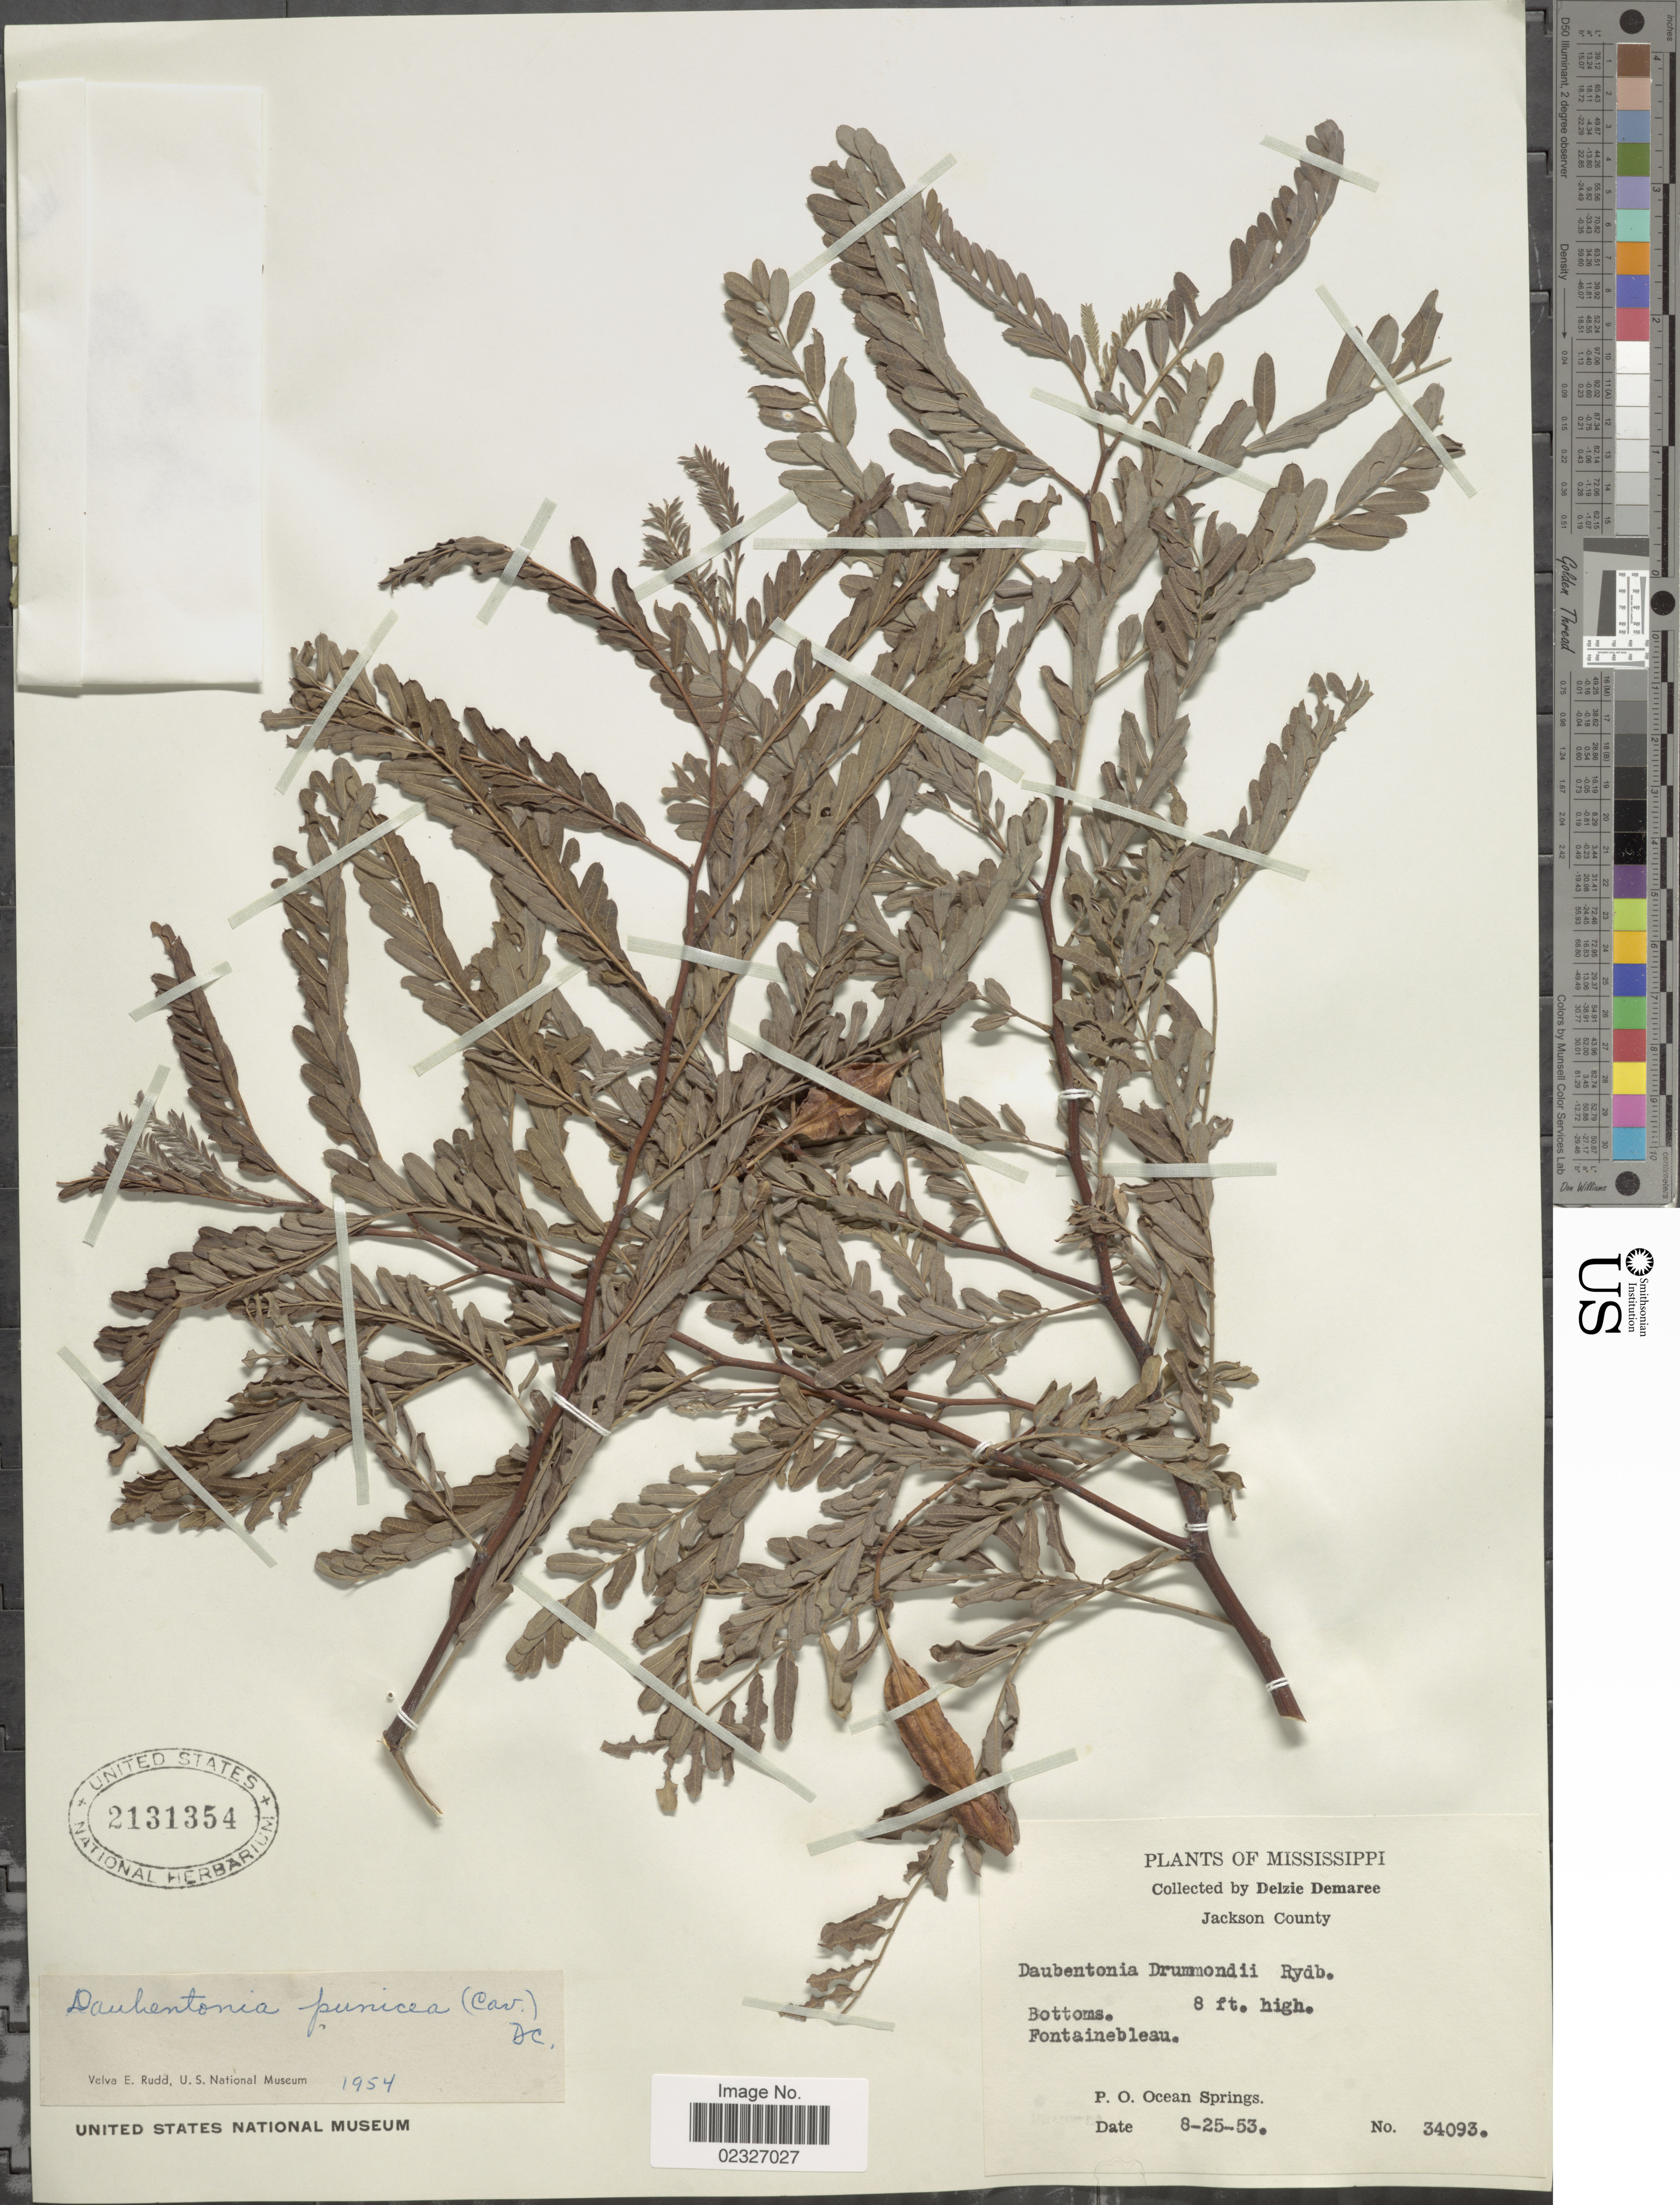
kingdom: Plantae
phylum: Tracheophyta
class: Magnoliopsida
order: Fabales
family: Fabaceae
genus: Sesbania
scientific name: Sesbania punicea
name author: (Cav.) Benth.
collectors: D. Demaree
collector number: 34093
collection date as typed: Transcribed d/m/y: 25/8/53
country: United States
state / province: Mississippi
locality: Jackson County, P. O. Ocean Springs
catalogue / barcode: US 2131354